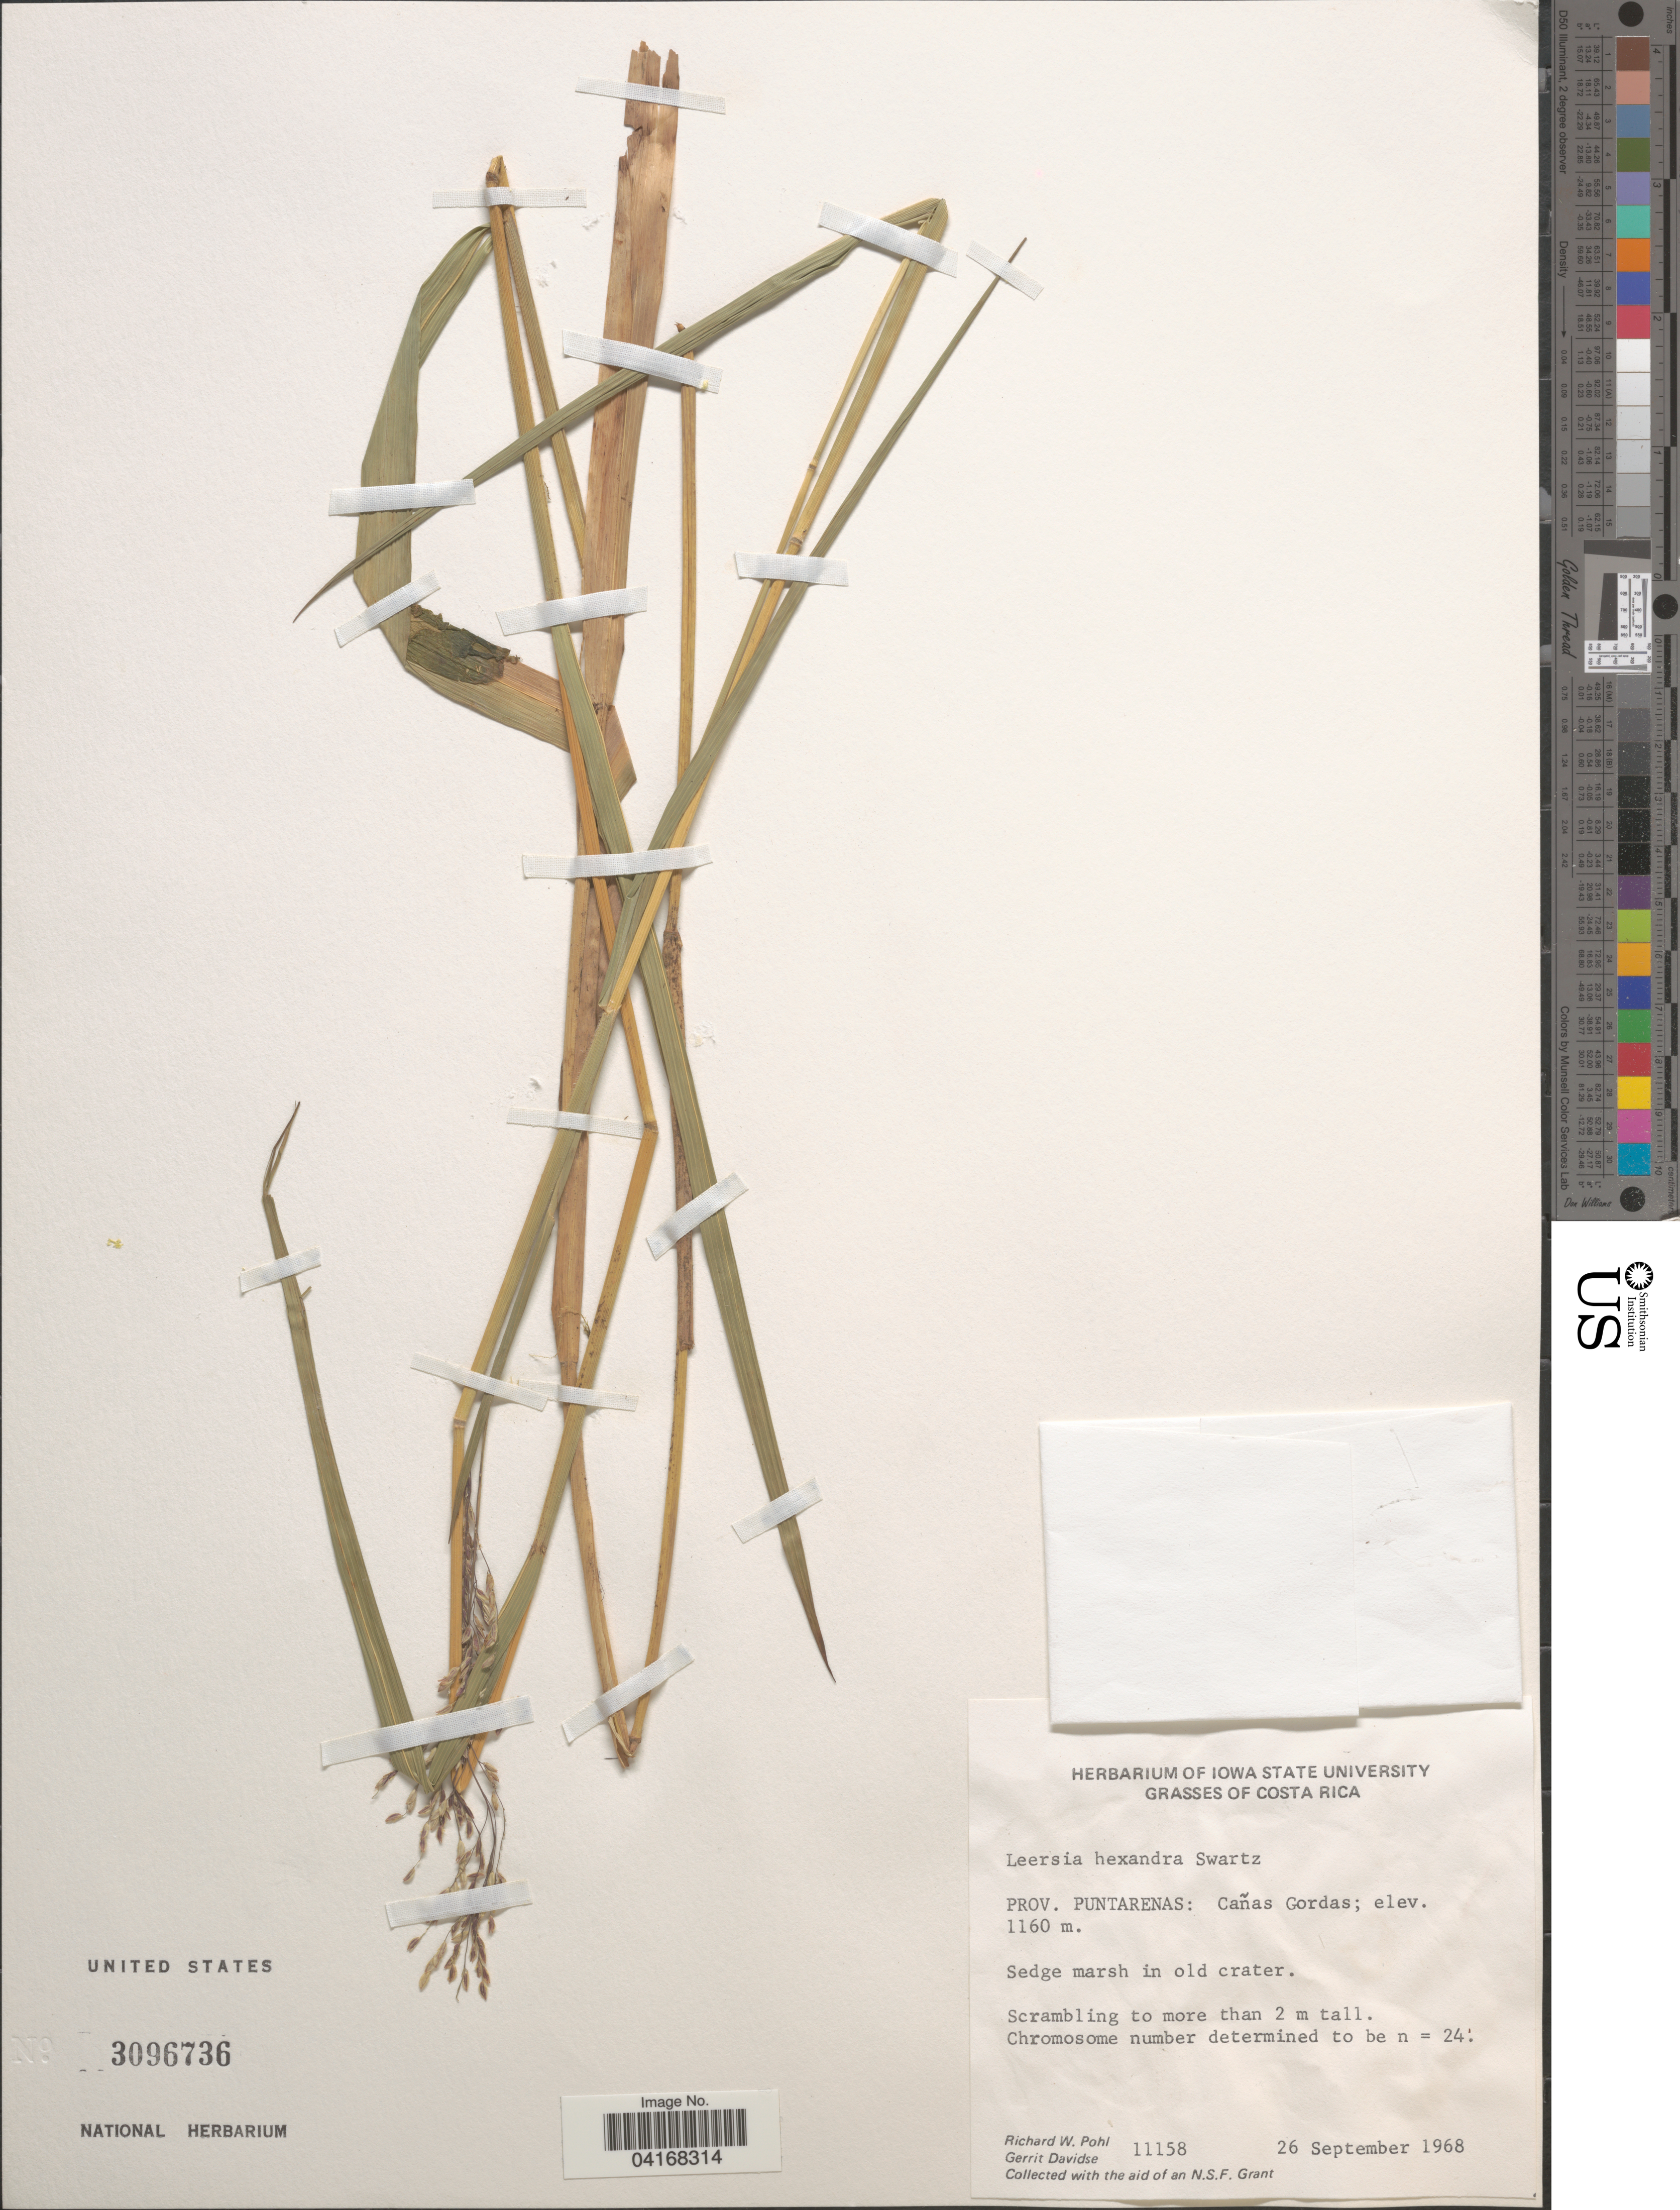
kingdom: Plantae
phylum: Tracheophyta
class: Liliopsida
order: Poales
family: Poaceae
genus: Leersia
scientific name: Leersia hexandra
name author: Sw.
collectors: R. W. Pohl & G. Davidse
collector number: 11158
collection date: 1968-09-26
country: Costa Rica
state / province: Puntarenas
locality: Cañas Gordas.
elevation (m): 1160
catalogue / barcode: US 3096736